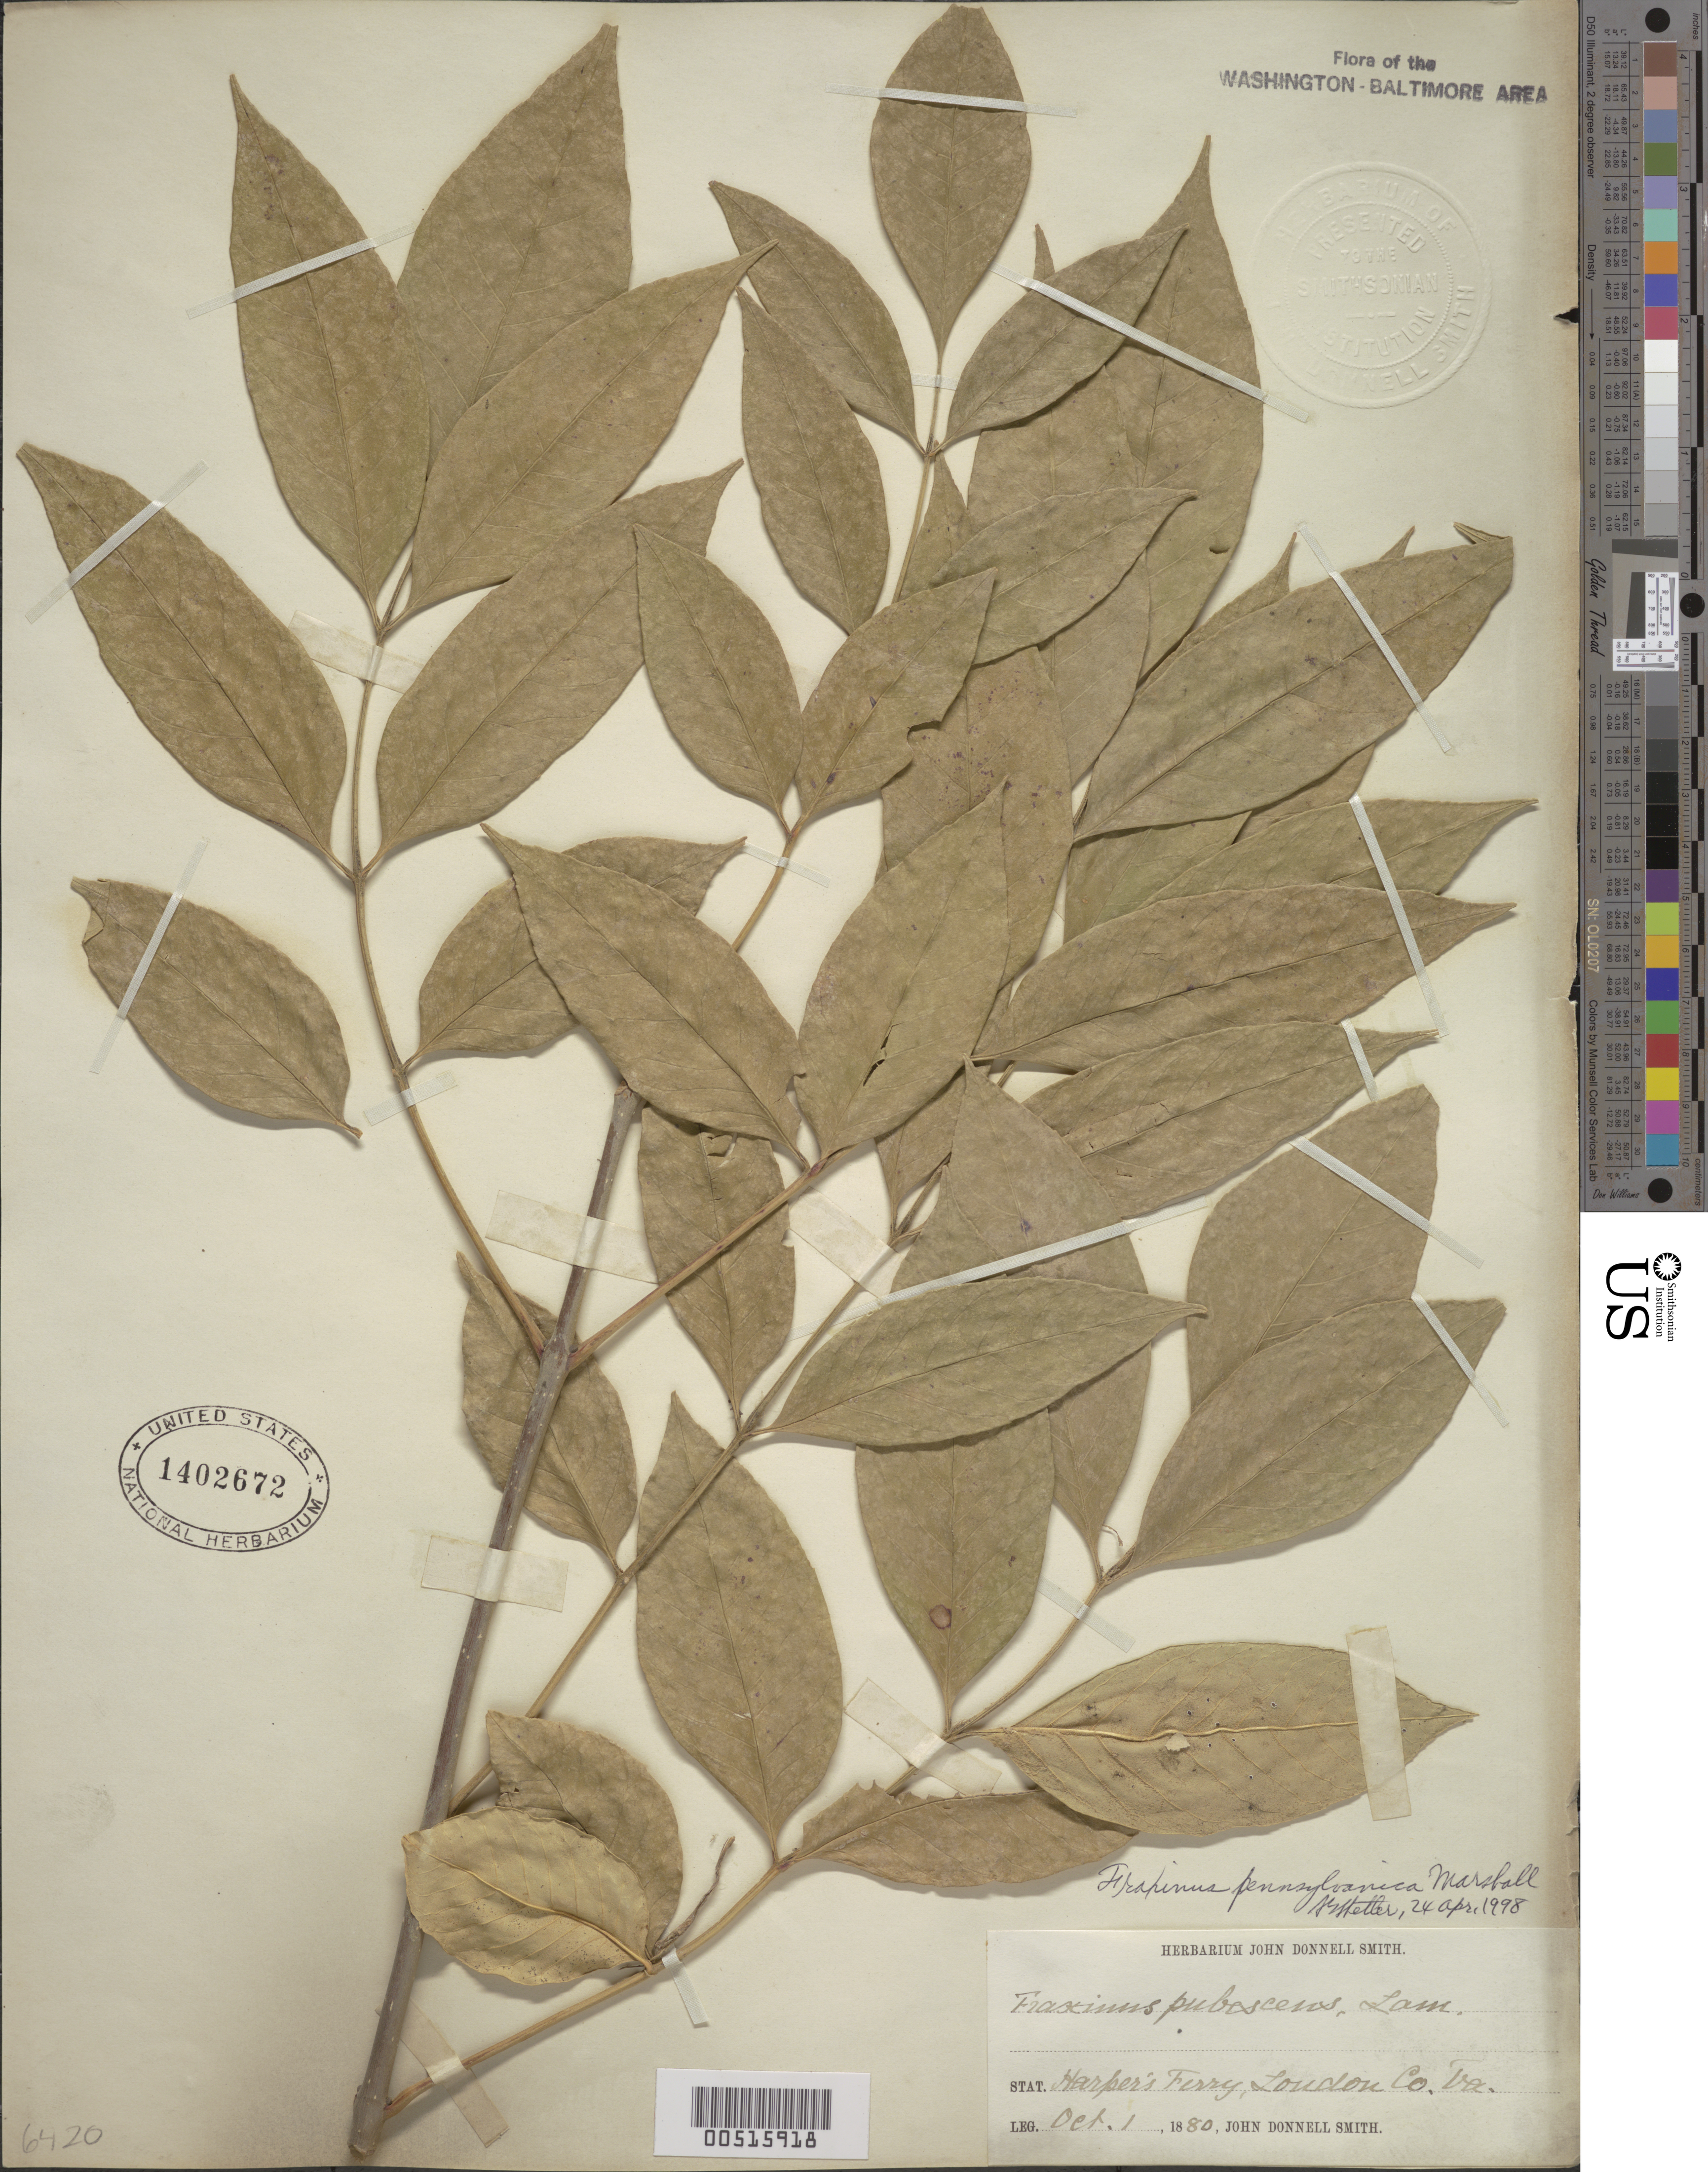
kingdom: Plantae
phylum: Tracheophyta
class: Magnoliopsida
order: Lamiales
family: Oleaceae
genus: Fraxinus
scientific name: Fraxinus pennsylvanica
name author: Marshall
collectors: J. Donnell Smith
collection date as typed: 01 Oct 1880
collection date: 1880-10-01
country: United States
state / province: Virginia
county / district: Loudoun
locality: Near Harpers Ferry although in Loudoun Co.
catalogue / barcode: US 1402672